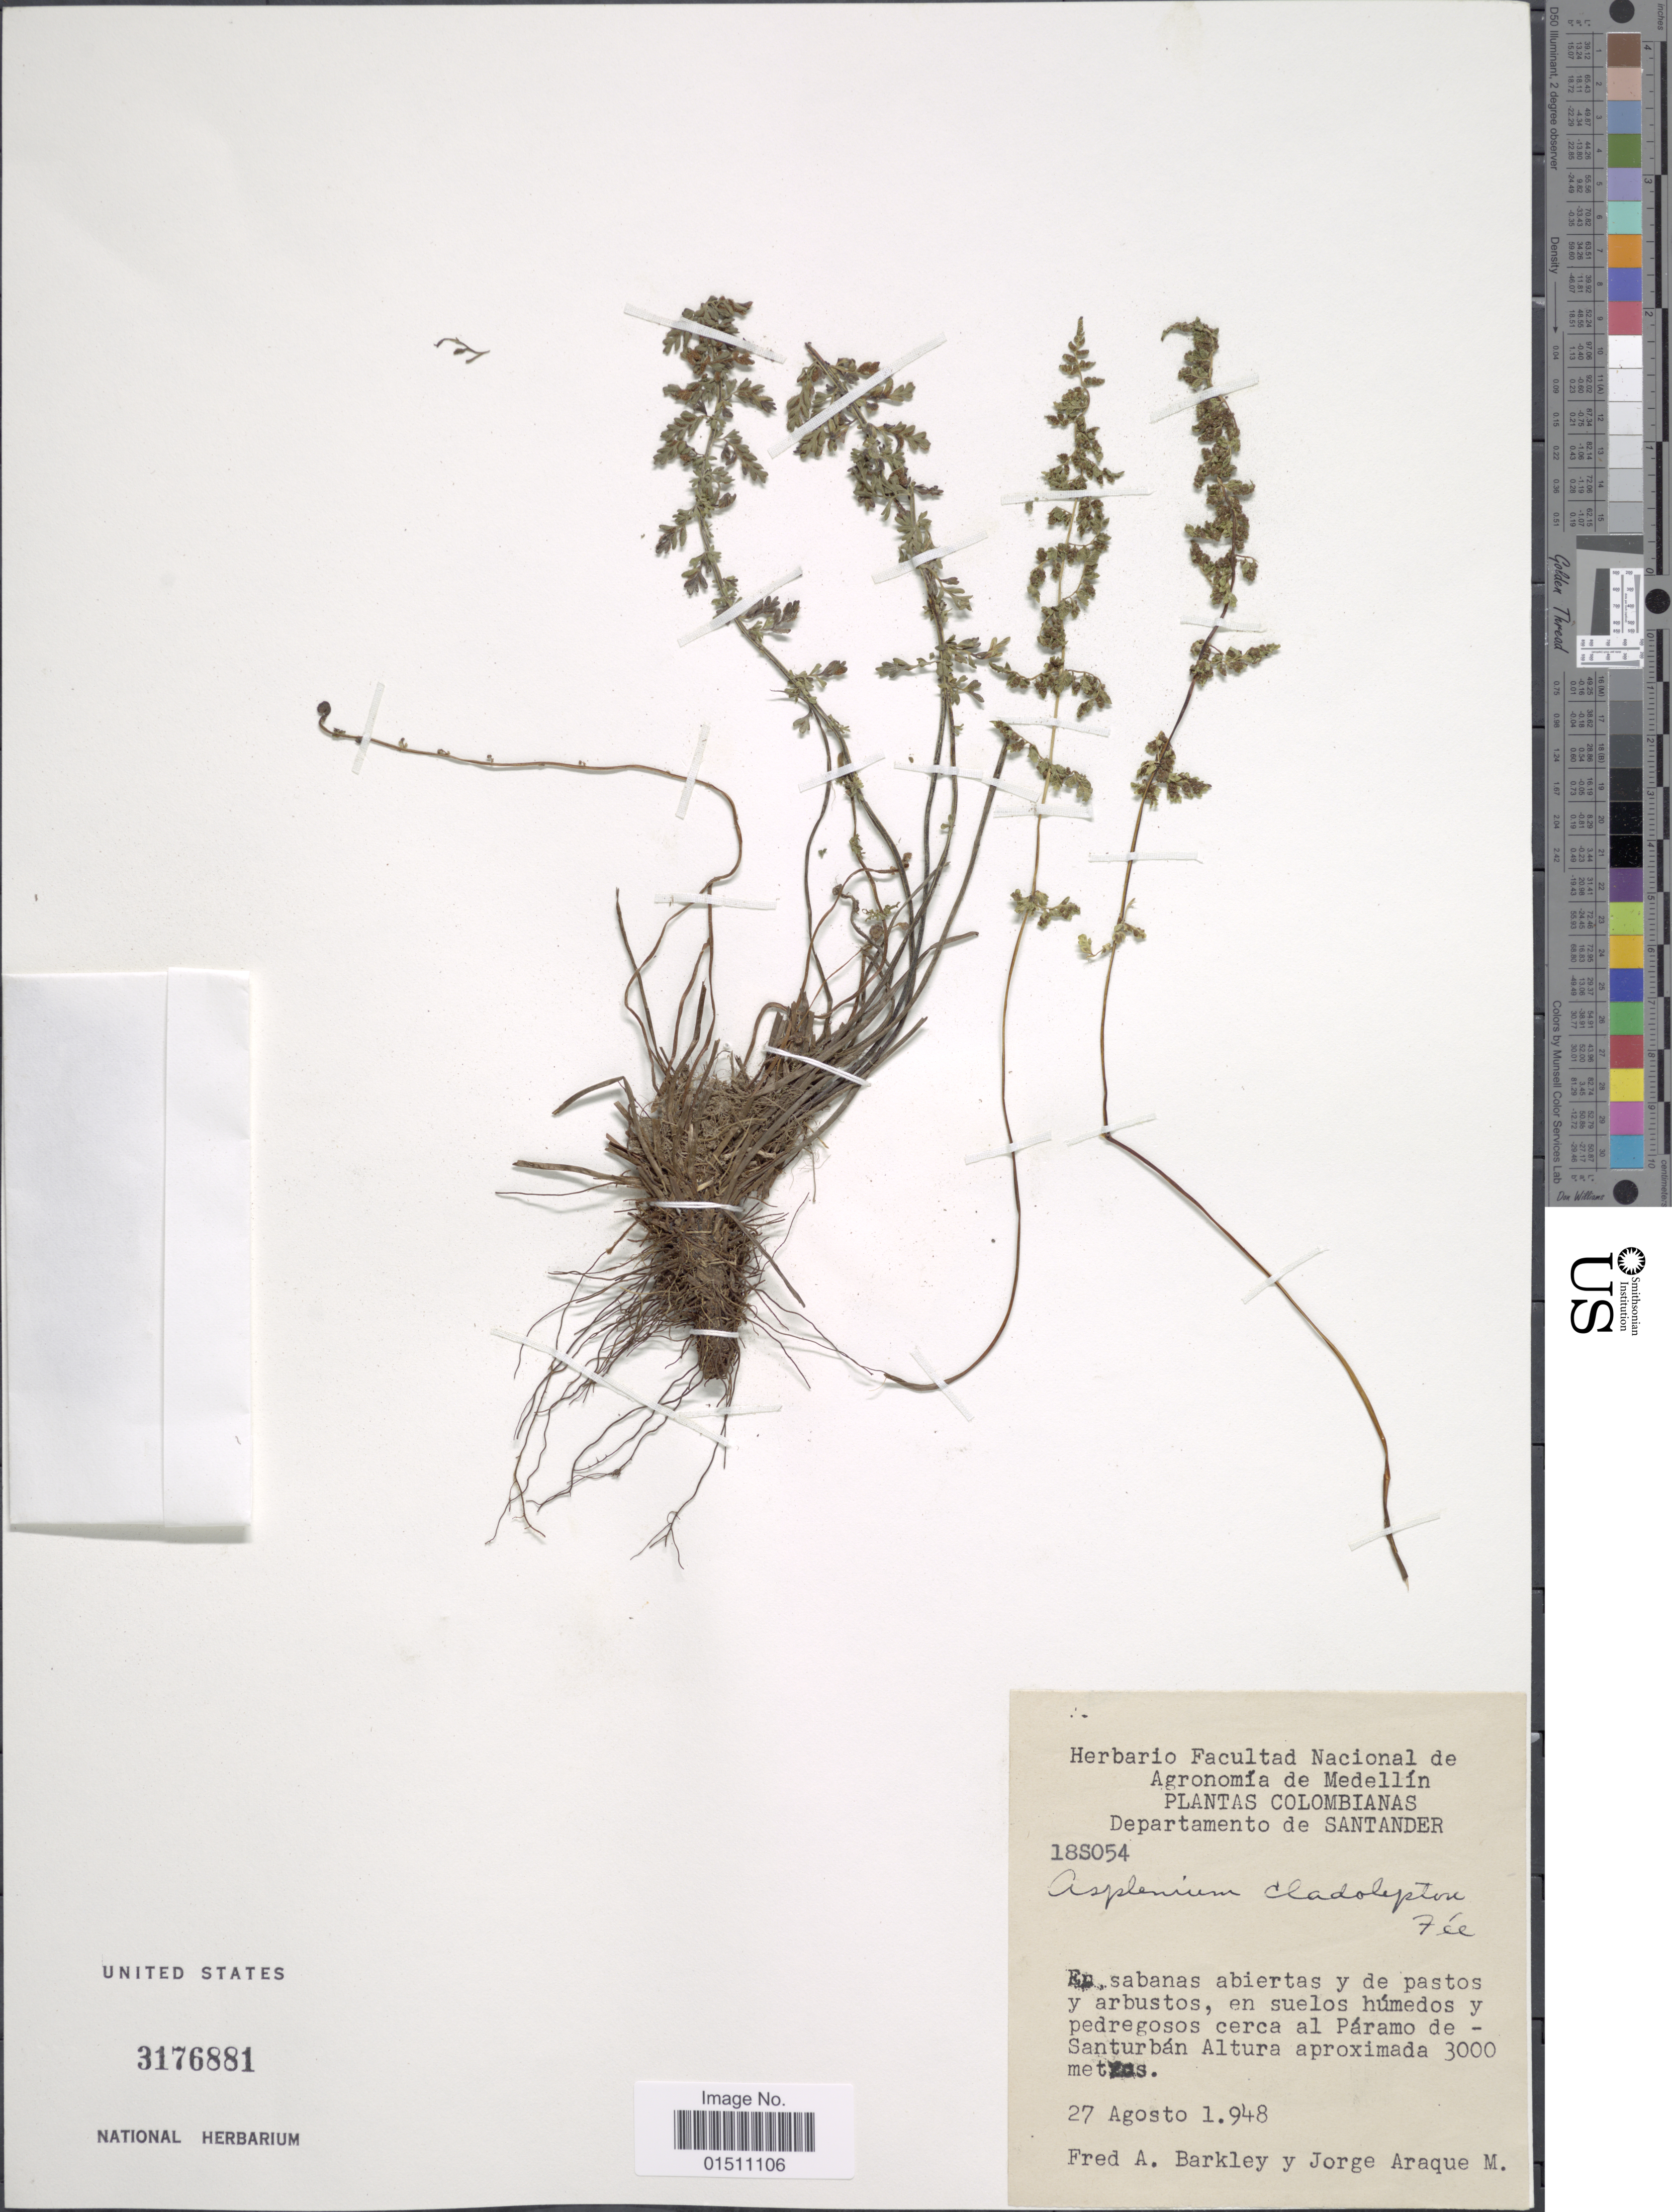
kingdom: Plantae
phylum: Tracheophyta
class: Polypodiopsida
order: Polypodiales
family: Aspleniaceae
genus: Asplenium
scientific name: Asplenium haenkeanum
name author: (C. Presl) Hieron.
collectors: F. A. Barkley & J. Araque Molina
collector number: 18S054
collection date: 1948-08-27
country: Colombia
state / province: Santander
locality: Colombianas, Departamaneto de Santander.Pedregosos cerca al Páramo de-Santurban.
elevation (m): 3000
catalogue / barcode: US 3176881